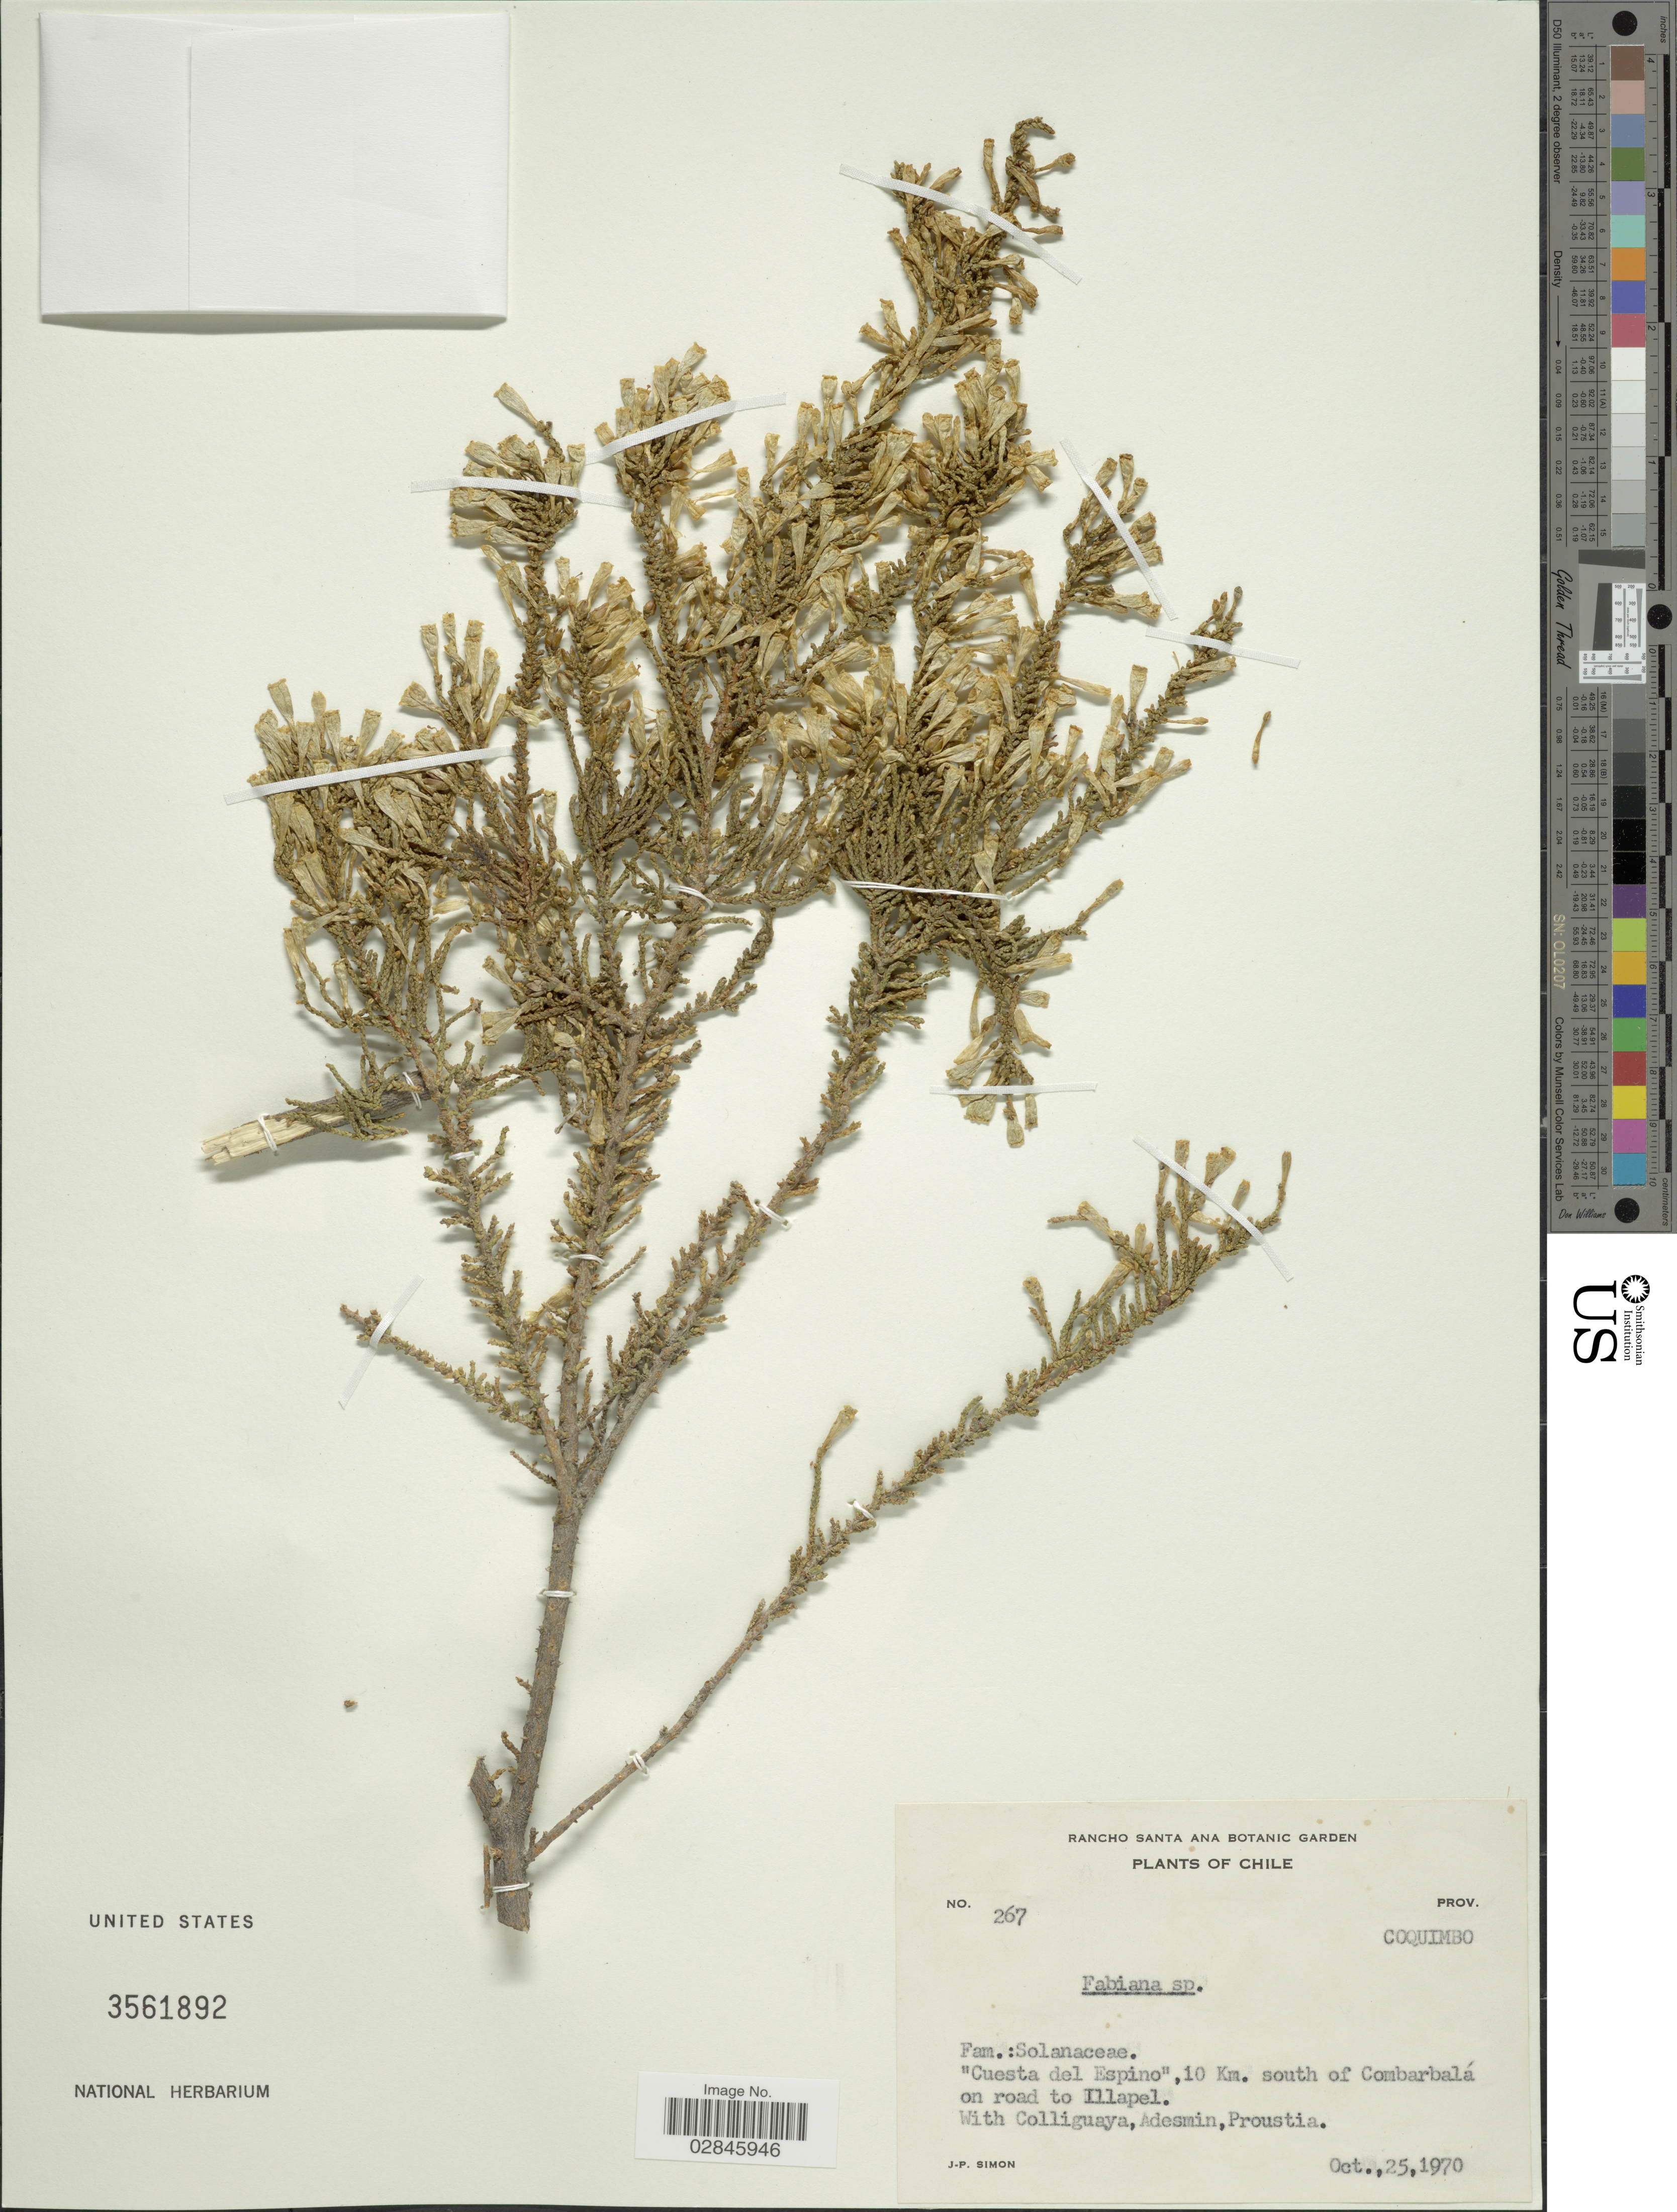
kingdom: Plantae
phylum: Tracheophyta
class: Magnoliopsida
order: Solanales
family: Solanaceae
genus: Fabiana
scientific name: Fabiana sp.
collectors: J.-P. Simon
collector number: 267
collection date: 1970-10-25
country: Chile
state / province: Coquimbo (IV)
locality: Cuesta del Espino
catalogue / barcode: US 3561892